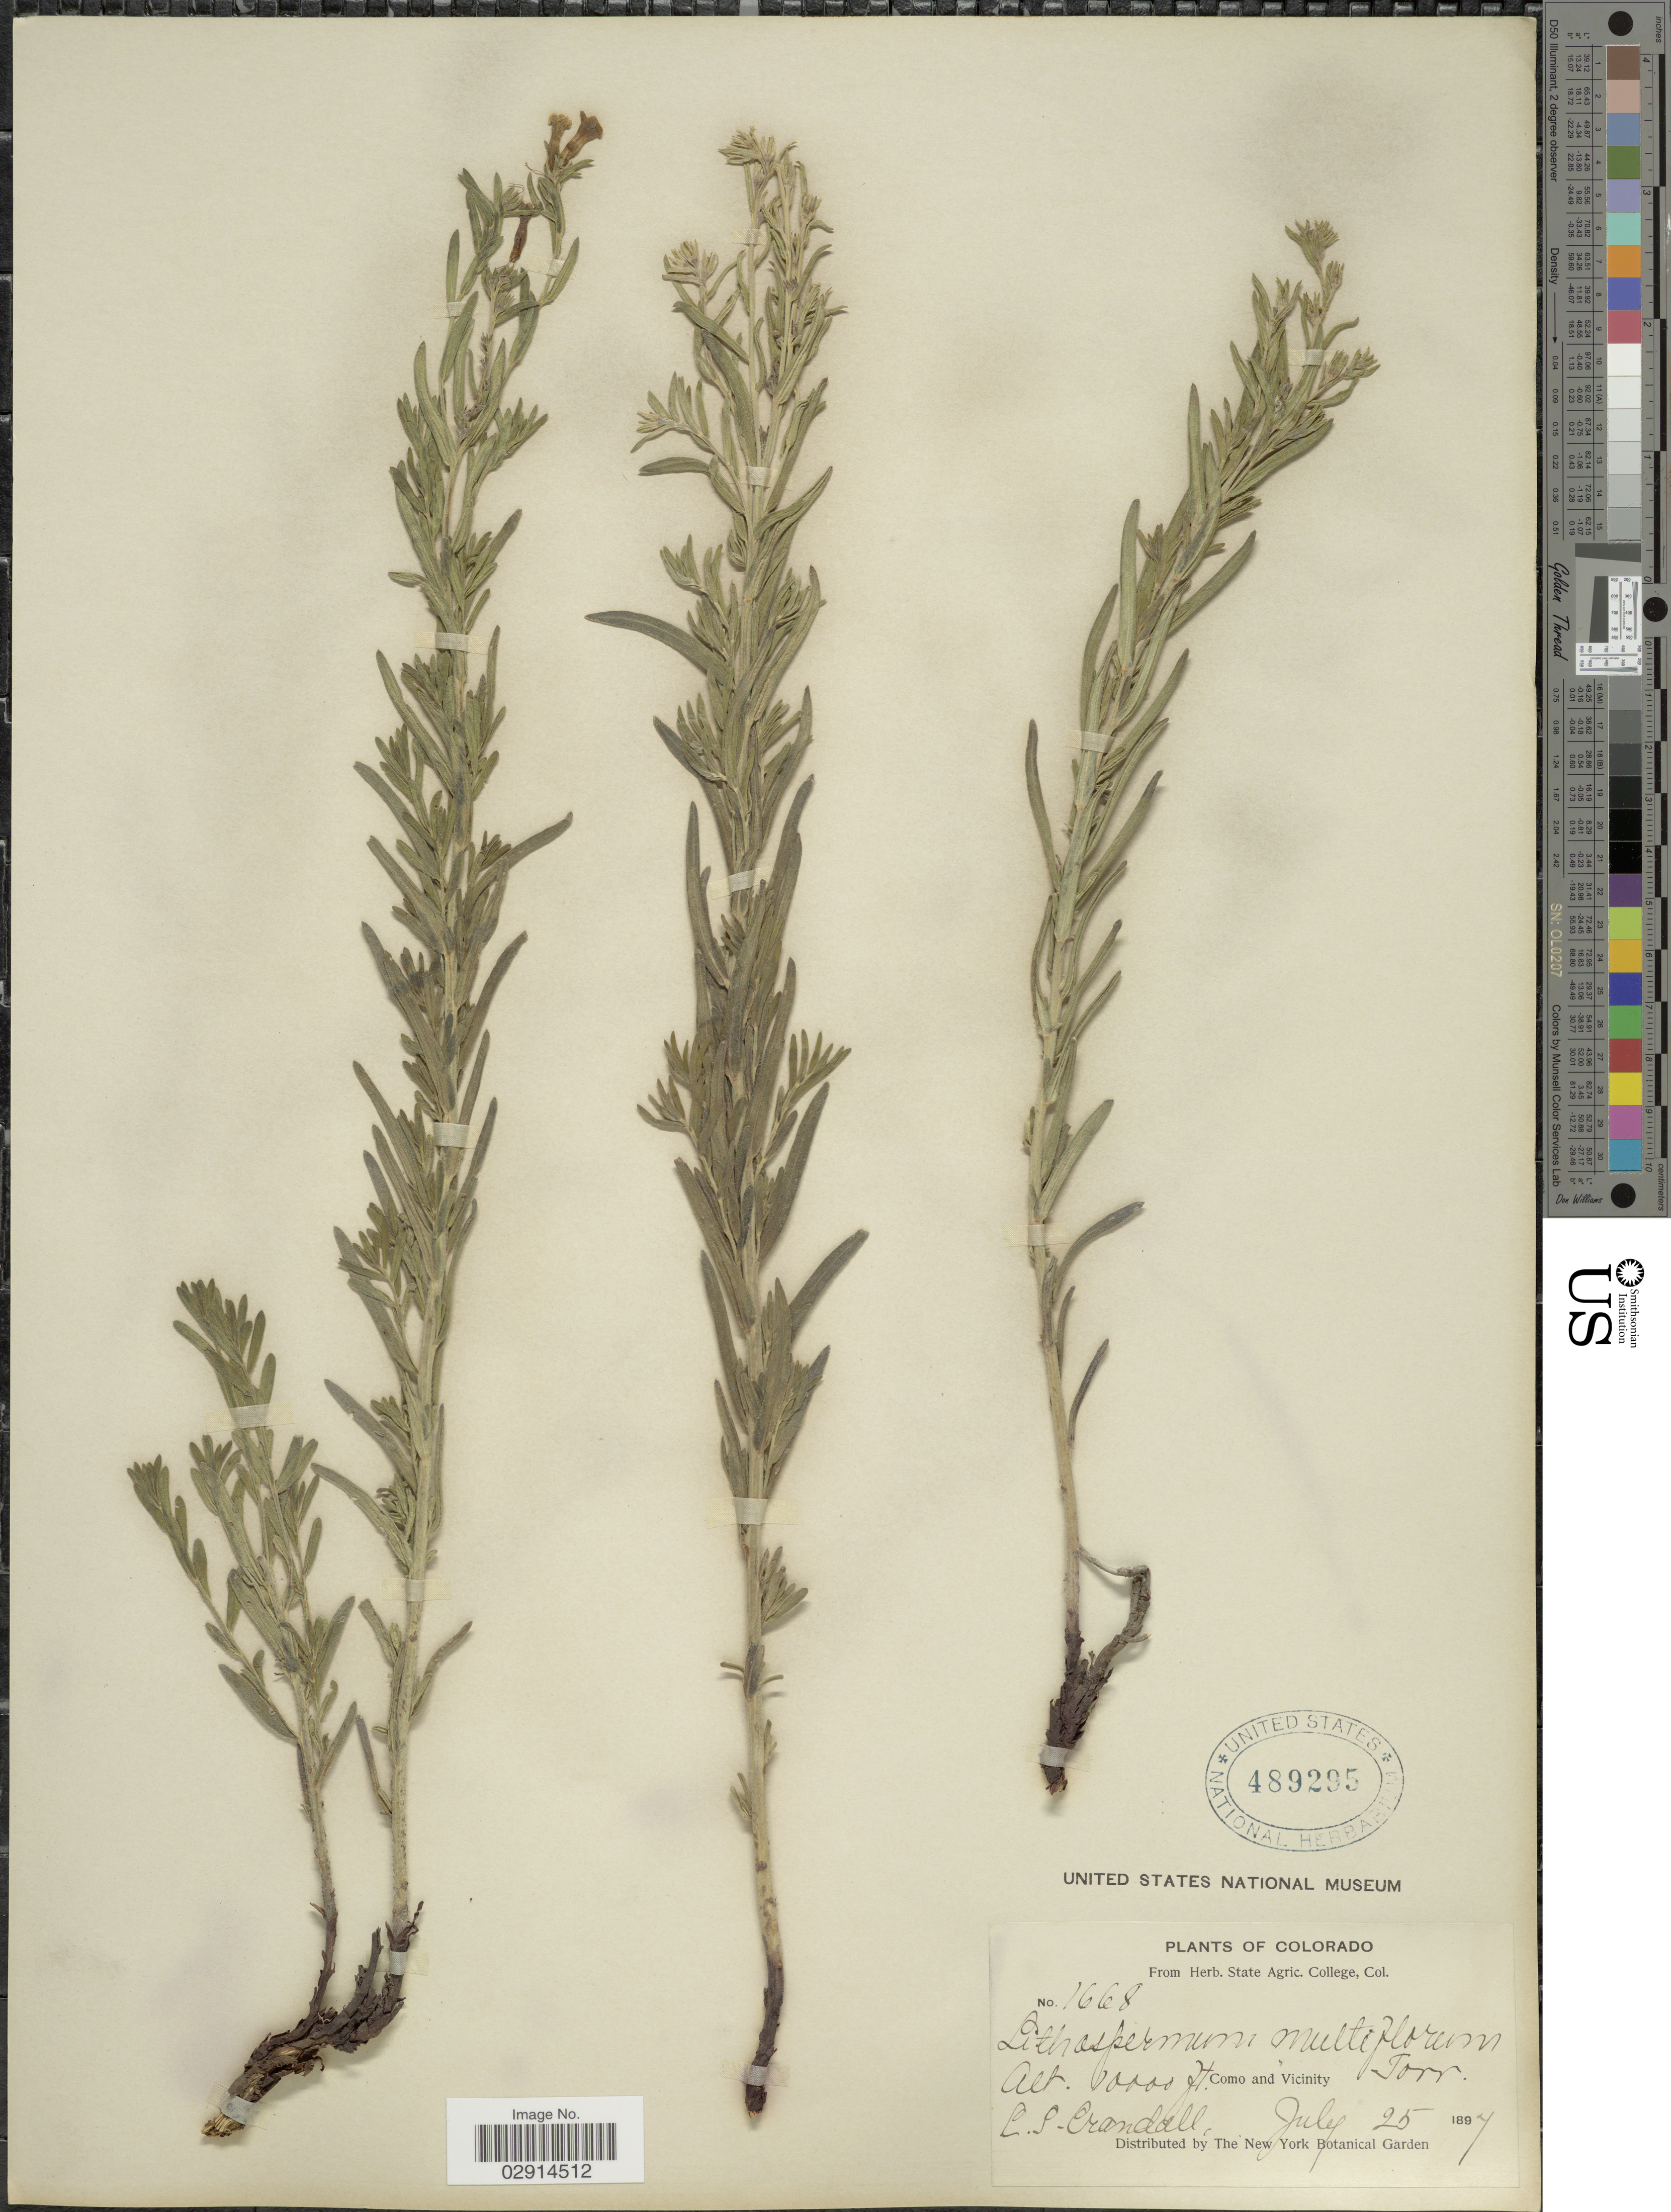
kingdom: Plantae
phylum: Tracheophyta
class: Magnoliopsida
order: Boraginales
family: Boraginaceae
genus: Lithospermum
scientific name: Lithospermum multiflorum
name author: Torr. ex A. Gray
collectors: C. Crandall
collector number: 1668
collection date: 1897-07-25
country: United States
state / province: Colorado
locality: Como and Vicinity.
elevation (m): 3048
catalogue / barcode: US 489295